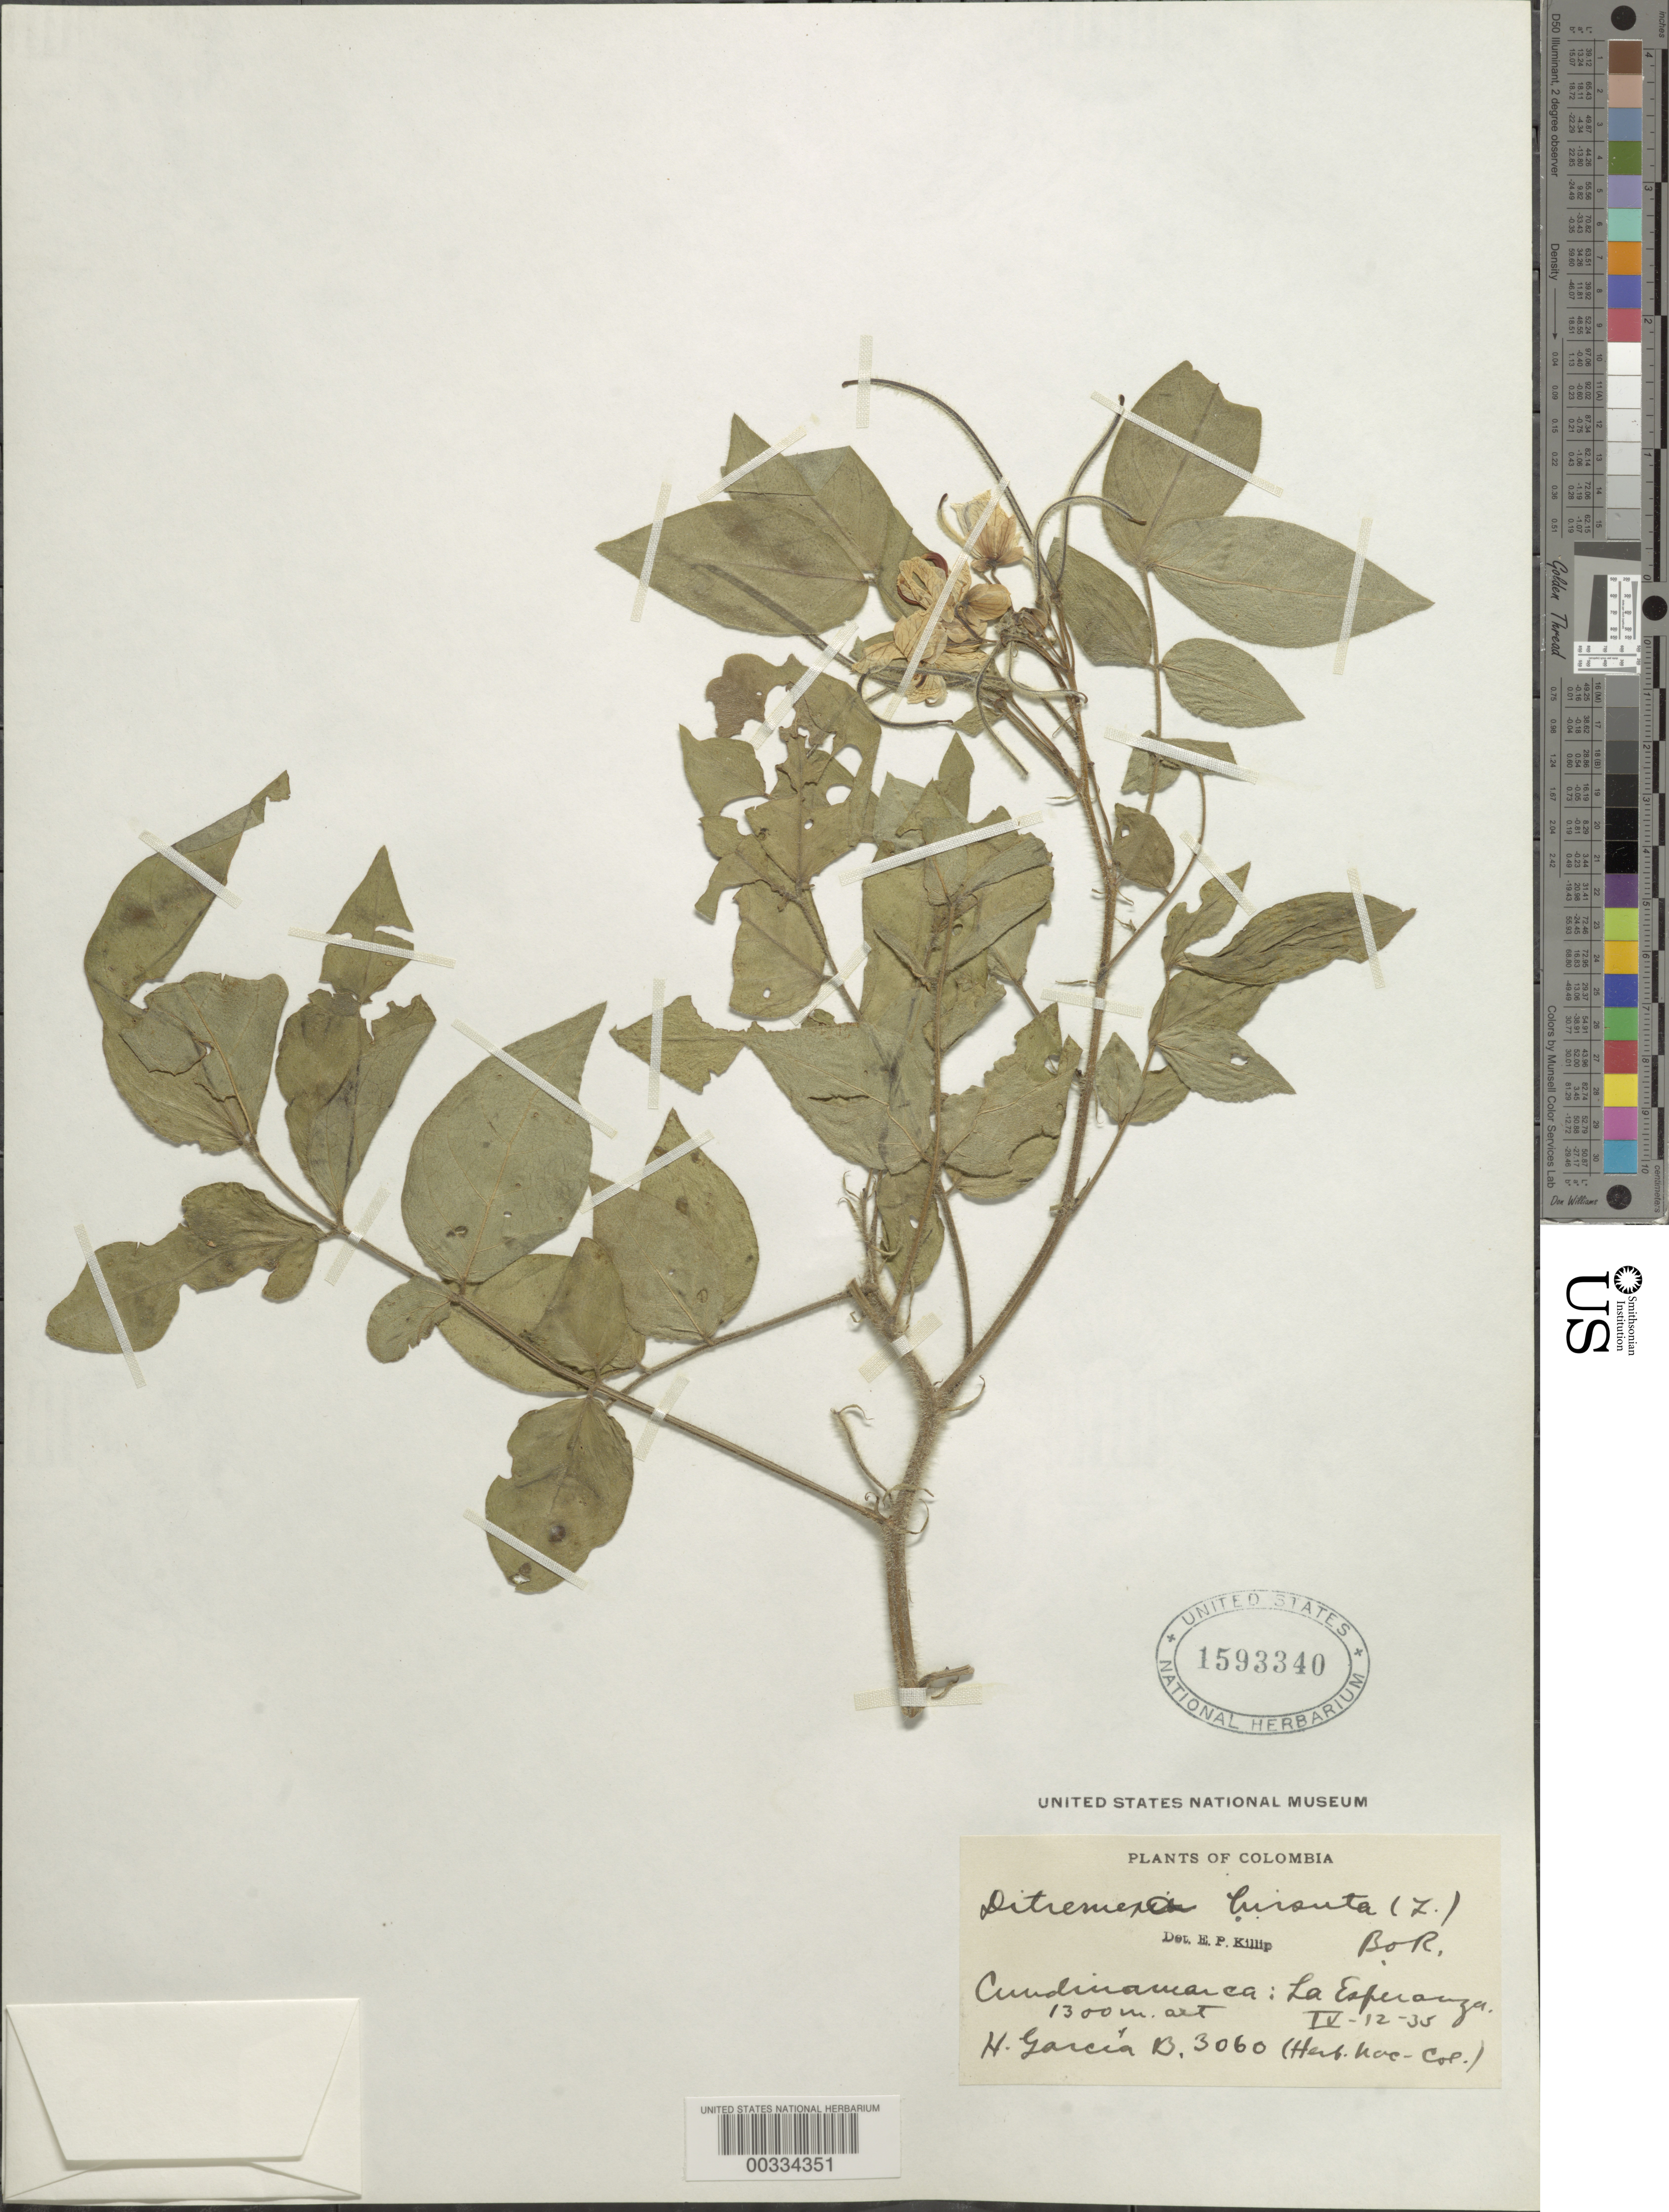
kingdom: Plantae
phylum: Tracheophyta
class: Magnoliopsida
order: Fabales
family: Fabaceae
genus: Senna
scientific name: Senna hirsuta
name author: (L.) H.S. Irwin & Barneby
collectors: H. García Barriga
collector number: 3060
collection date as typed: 12 Apr 1935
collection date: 1935-04-12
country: Colombia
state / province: Cundinamarca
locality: La Esperanza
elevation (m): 1300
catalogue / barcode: US 1593340